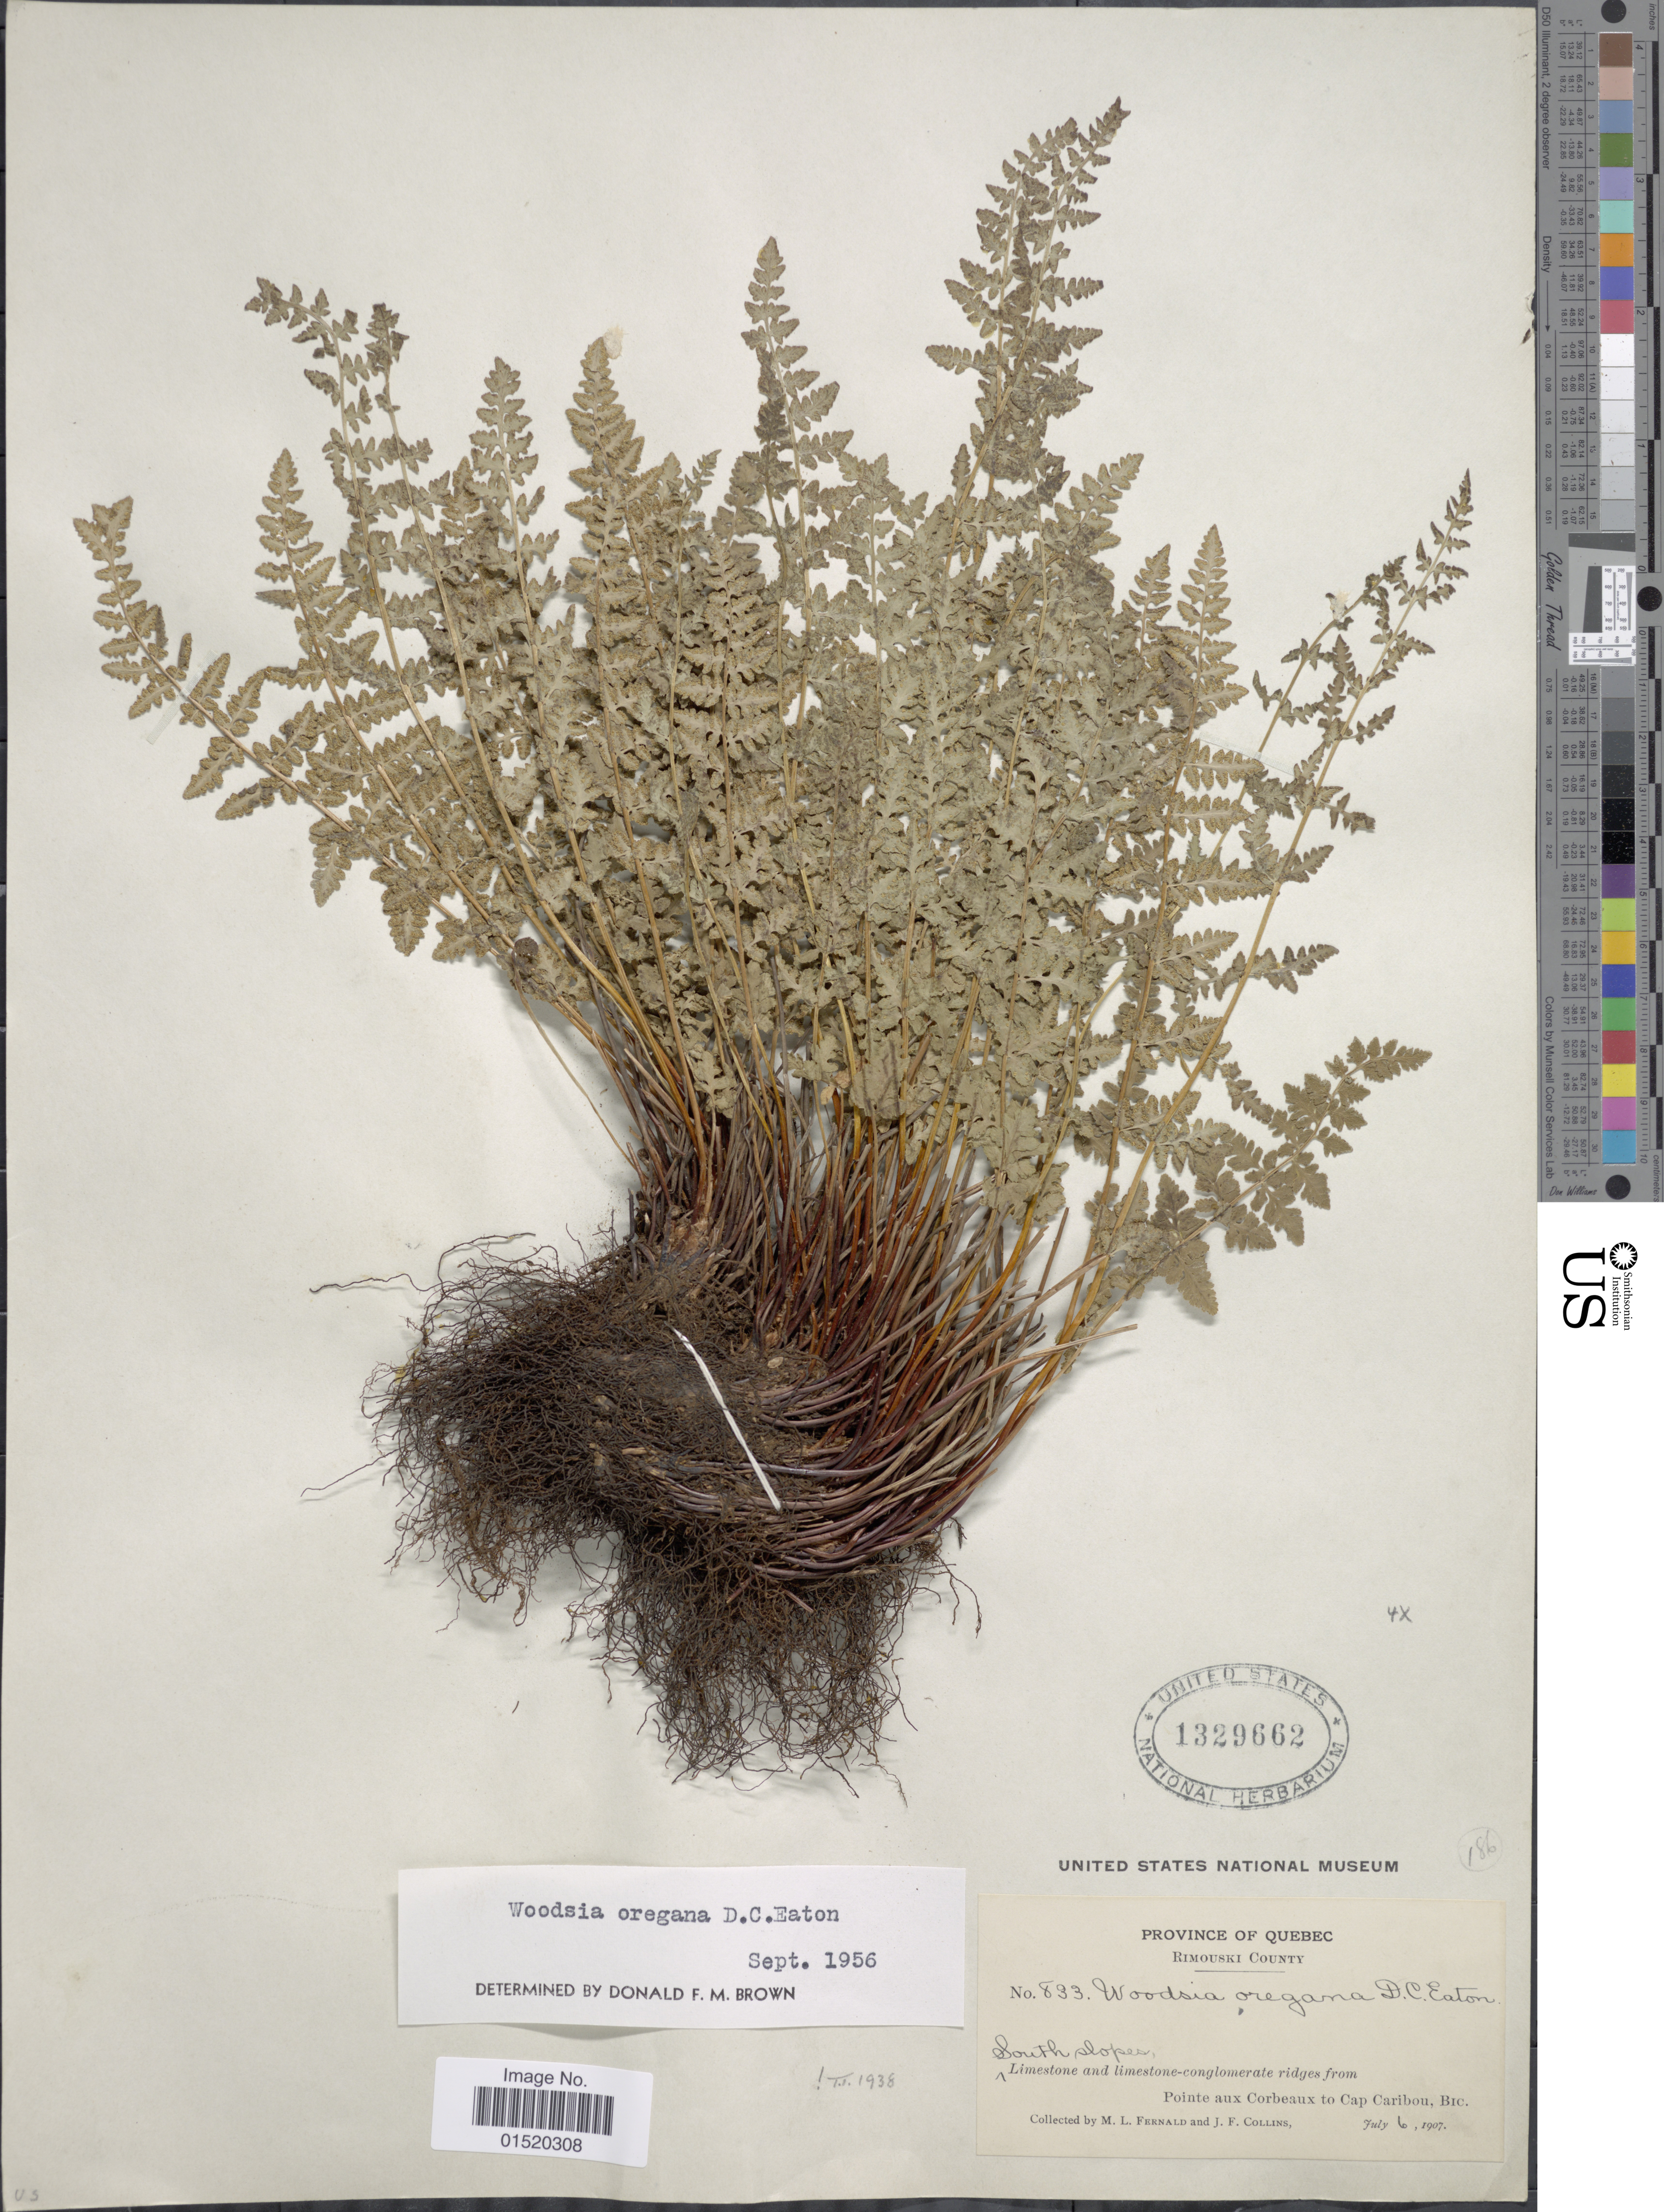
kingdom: Plantae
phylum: Tracheophyta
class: Polypodiopsida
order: Polypodiales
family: Woodsiaceae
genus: Woodsia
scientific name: Woodsia oregana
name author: D.C. Eaton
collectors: M. L. Fernald & J. Collins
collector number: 833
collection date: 1907-07-06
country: Canada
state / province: Quebec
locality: Rimouski County, South slopes Limestone and limestone-conglomerate ridges from Pointe aux Corbeaux to Cap Caribou, BIC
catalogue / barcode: US 1329662